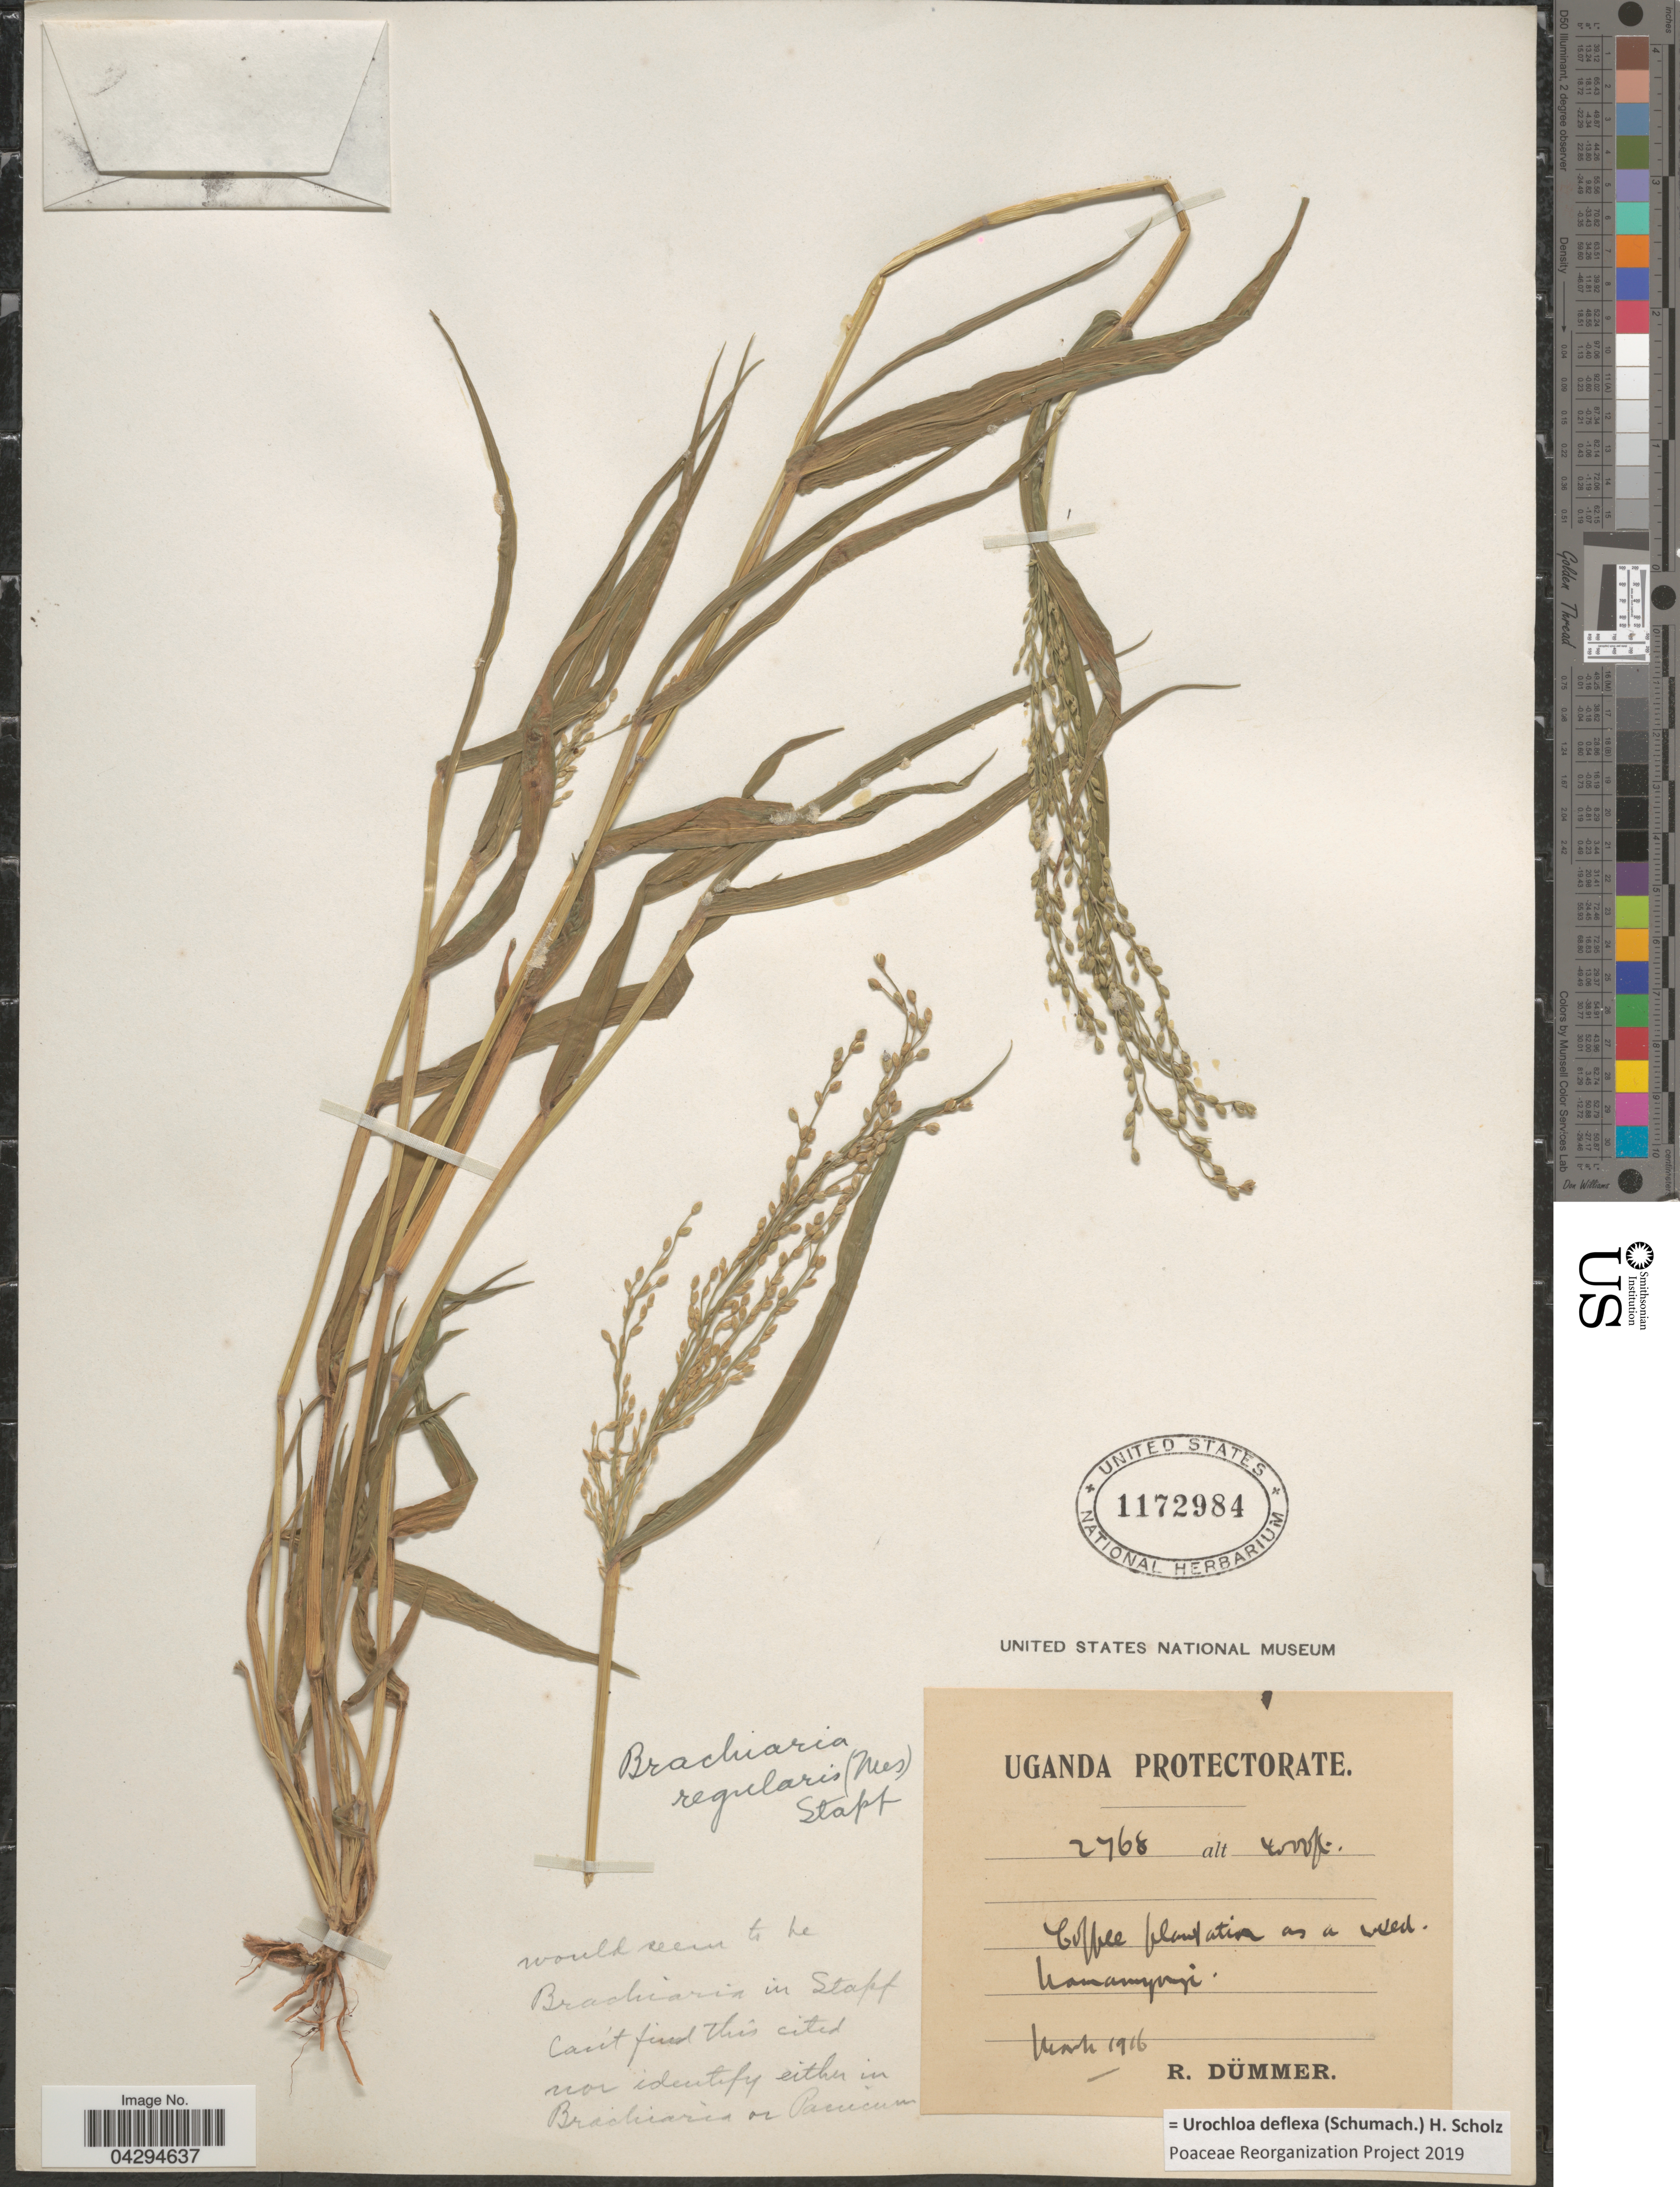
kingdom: Plantae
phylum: Tracheophyta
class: Liliopsida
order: Poales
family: Poaceae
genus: Urochloa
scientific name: Urochloa deflexa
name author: (Schumach.) H. Scholz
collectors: R. A. Dümmer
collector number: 2768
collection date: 1916-03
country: Uganda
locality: Uganda Protectorate. Coffee plantation as a weed. Namanyonyi.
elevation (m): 1219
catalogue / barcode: US 1172984